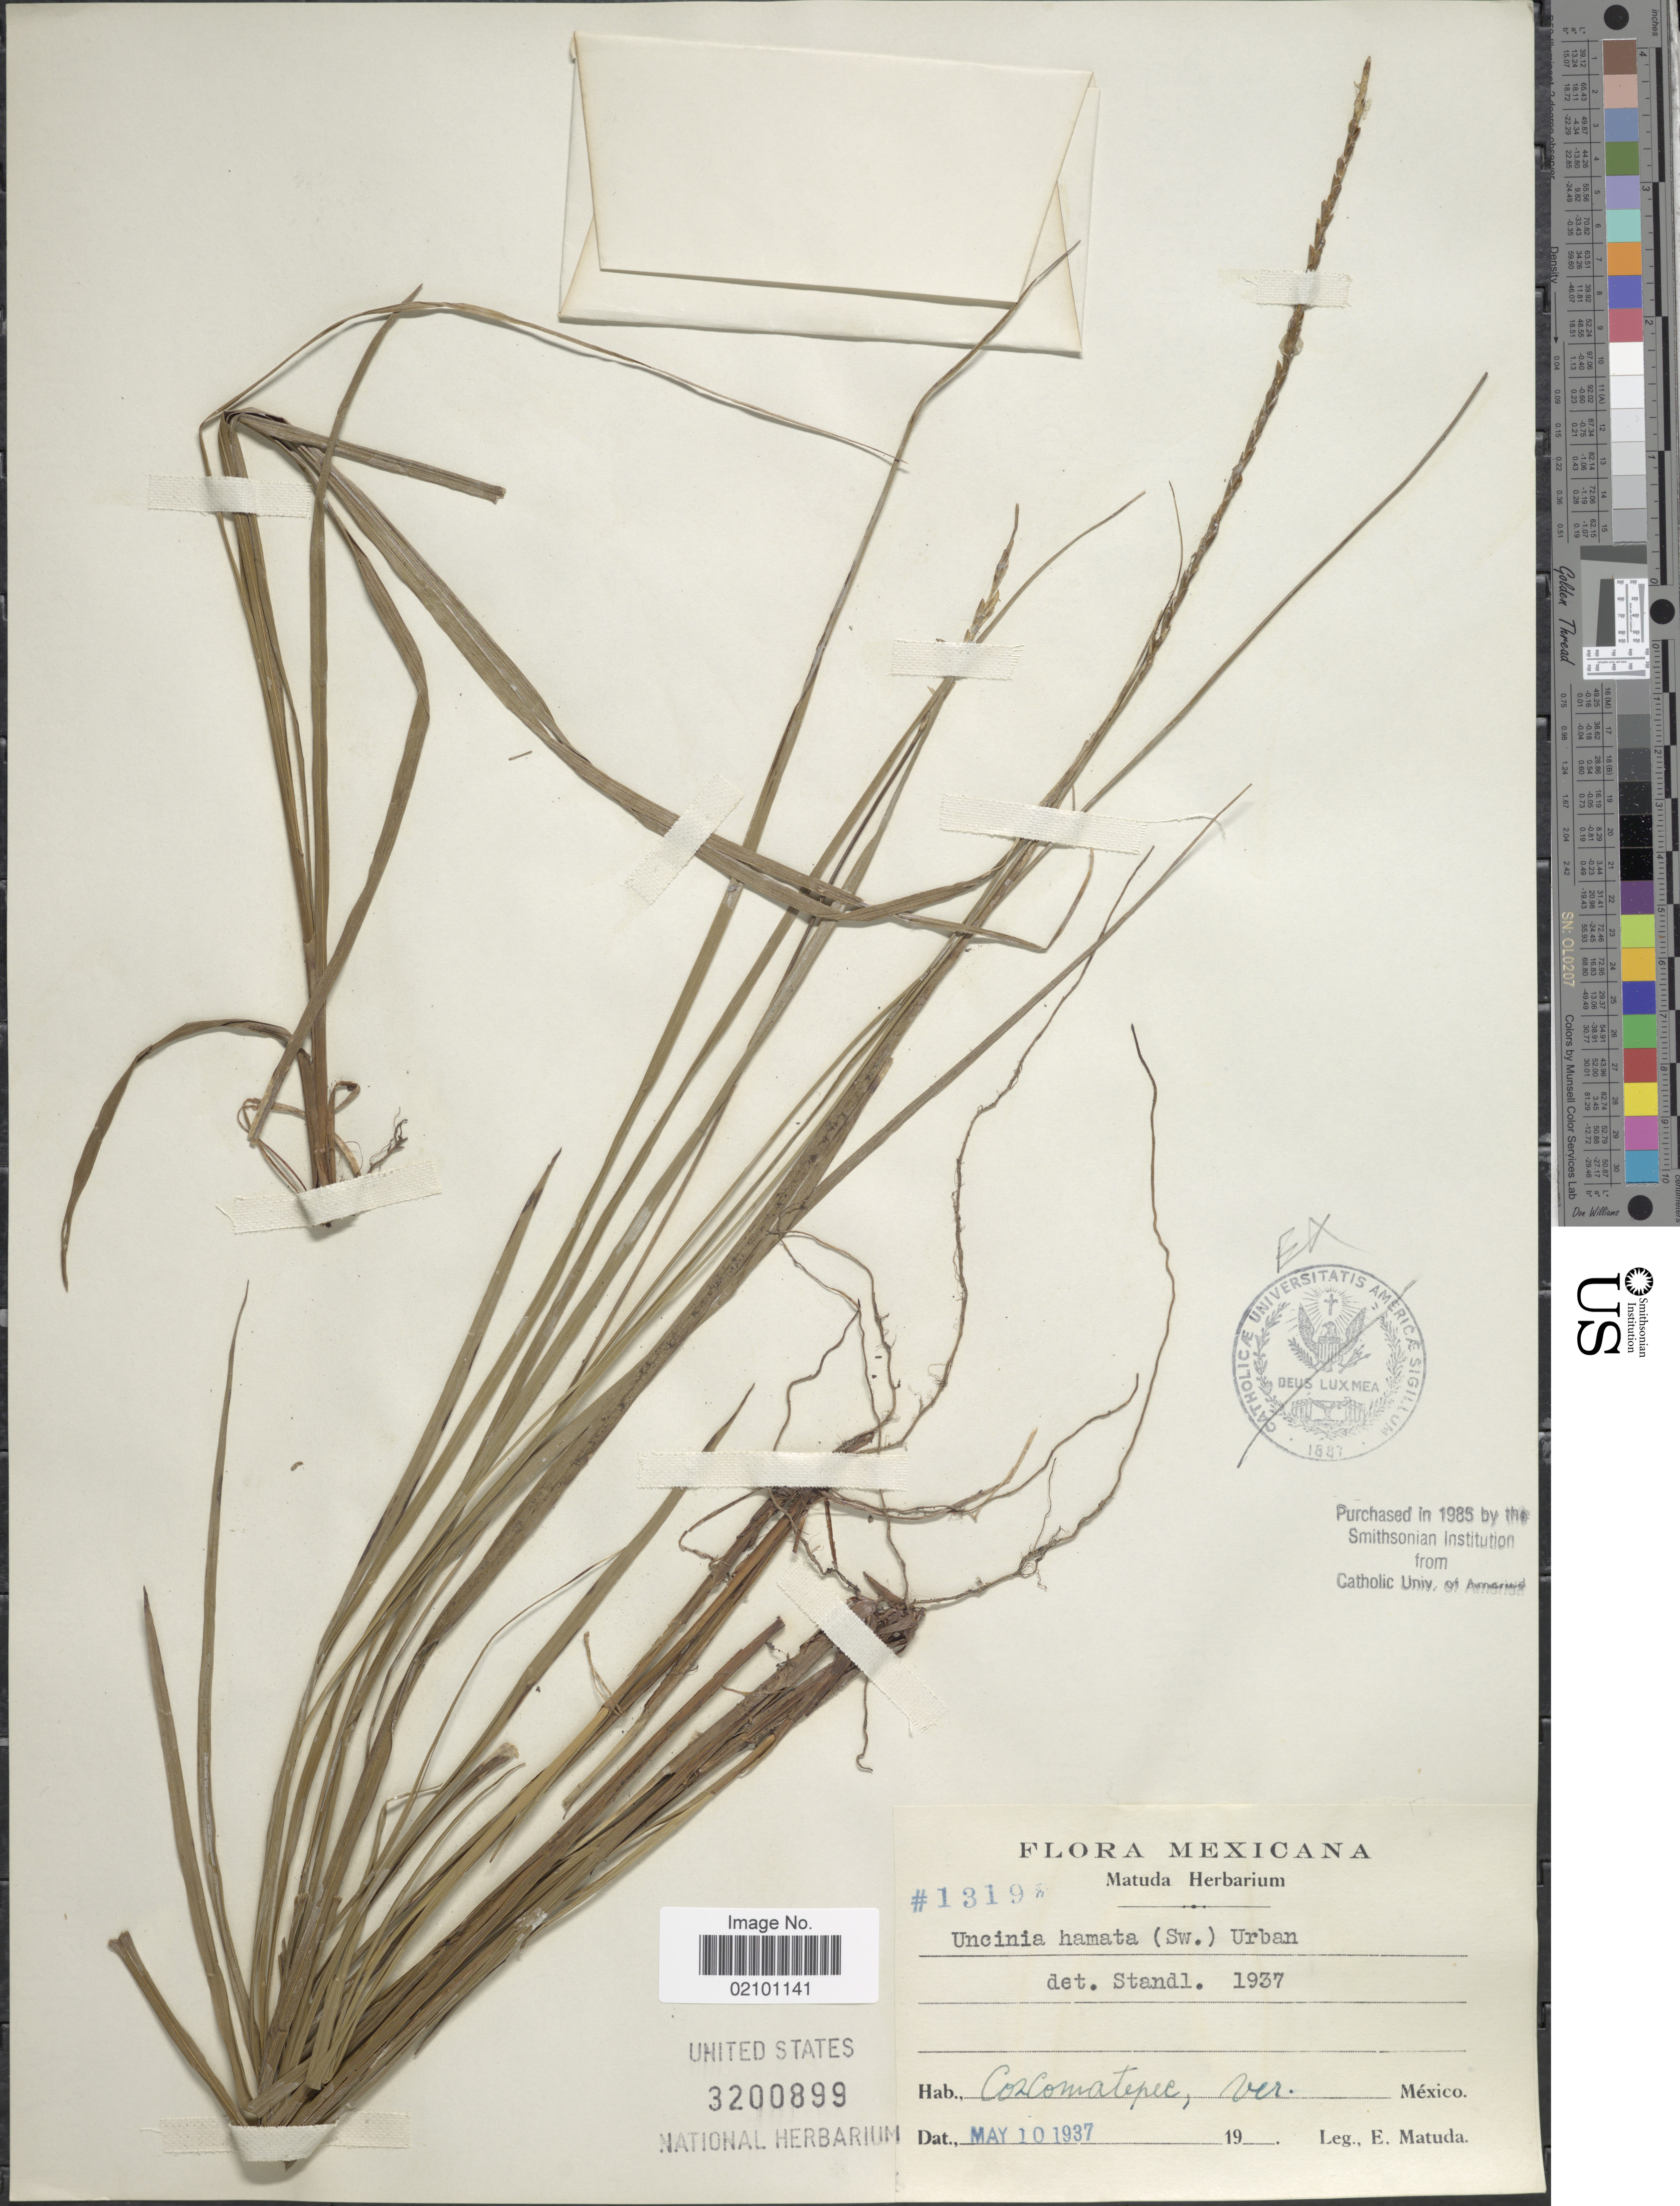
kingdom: Plantae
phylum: Tracheophyta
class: Liliopsida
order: Poales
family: Cyperaceae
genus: Carex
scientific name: Carex hamata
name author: Sw.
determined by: Strong, M. T., (US), Smithsonian Institution - National Museum of Natural History (UNITED STATES)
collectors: E. Matuda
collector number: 1319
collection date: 1937-05-10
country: Mexico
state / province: Veracruz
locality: Coscomatepec, Ver.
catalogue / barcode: US 3200899